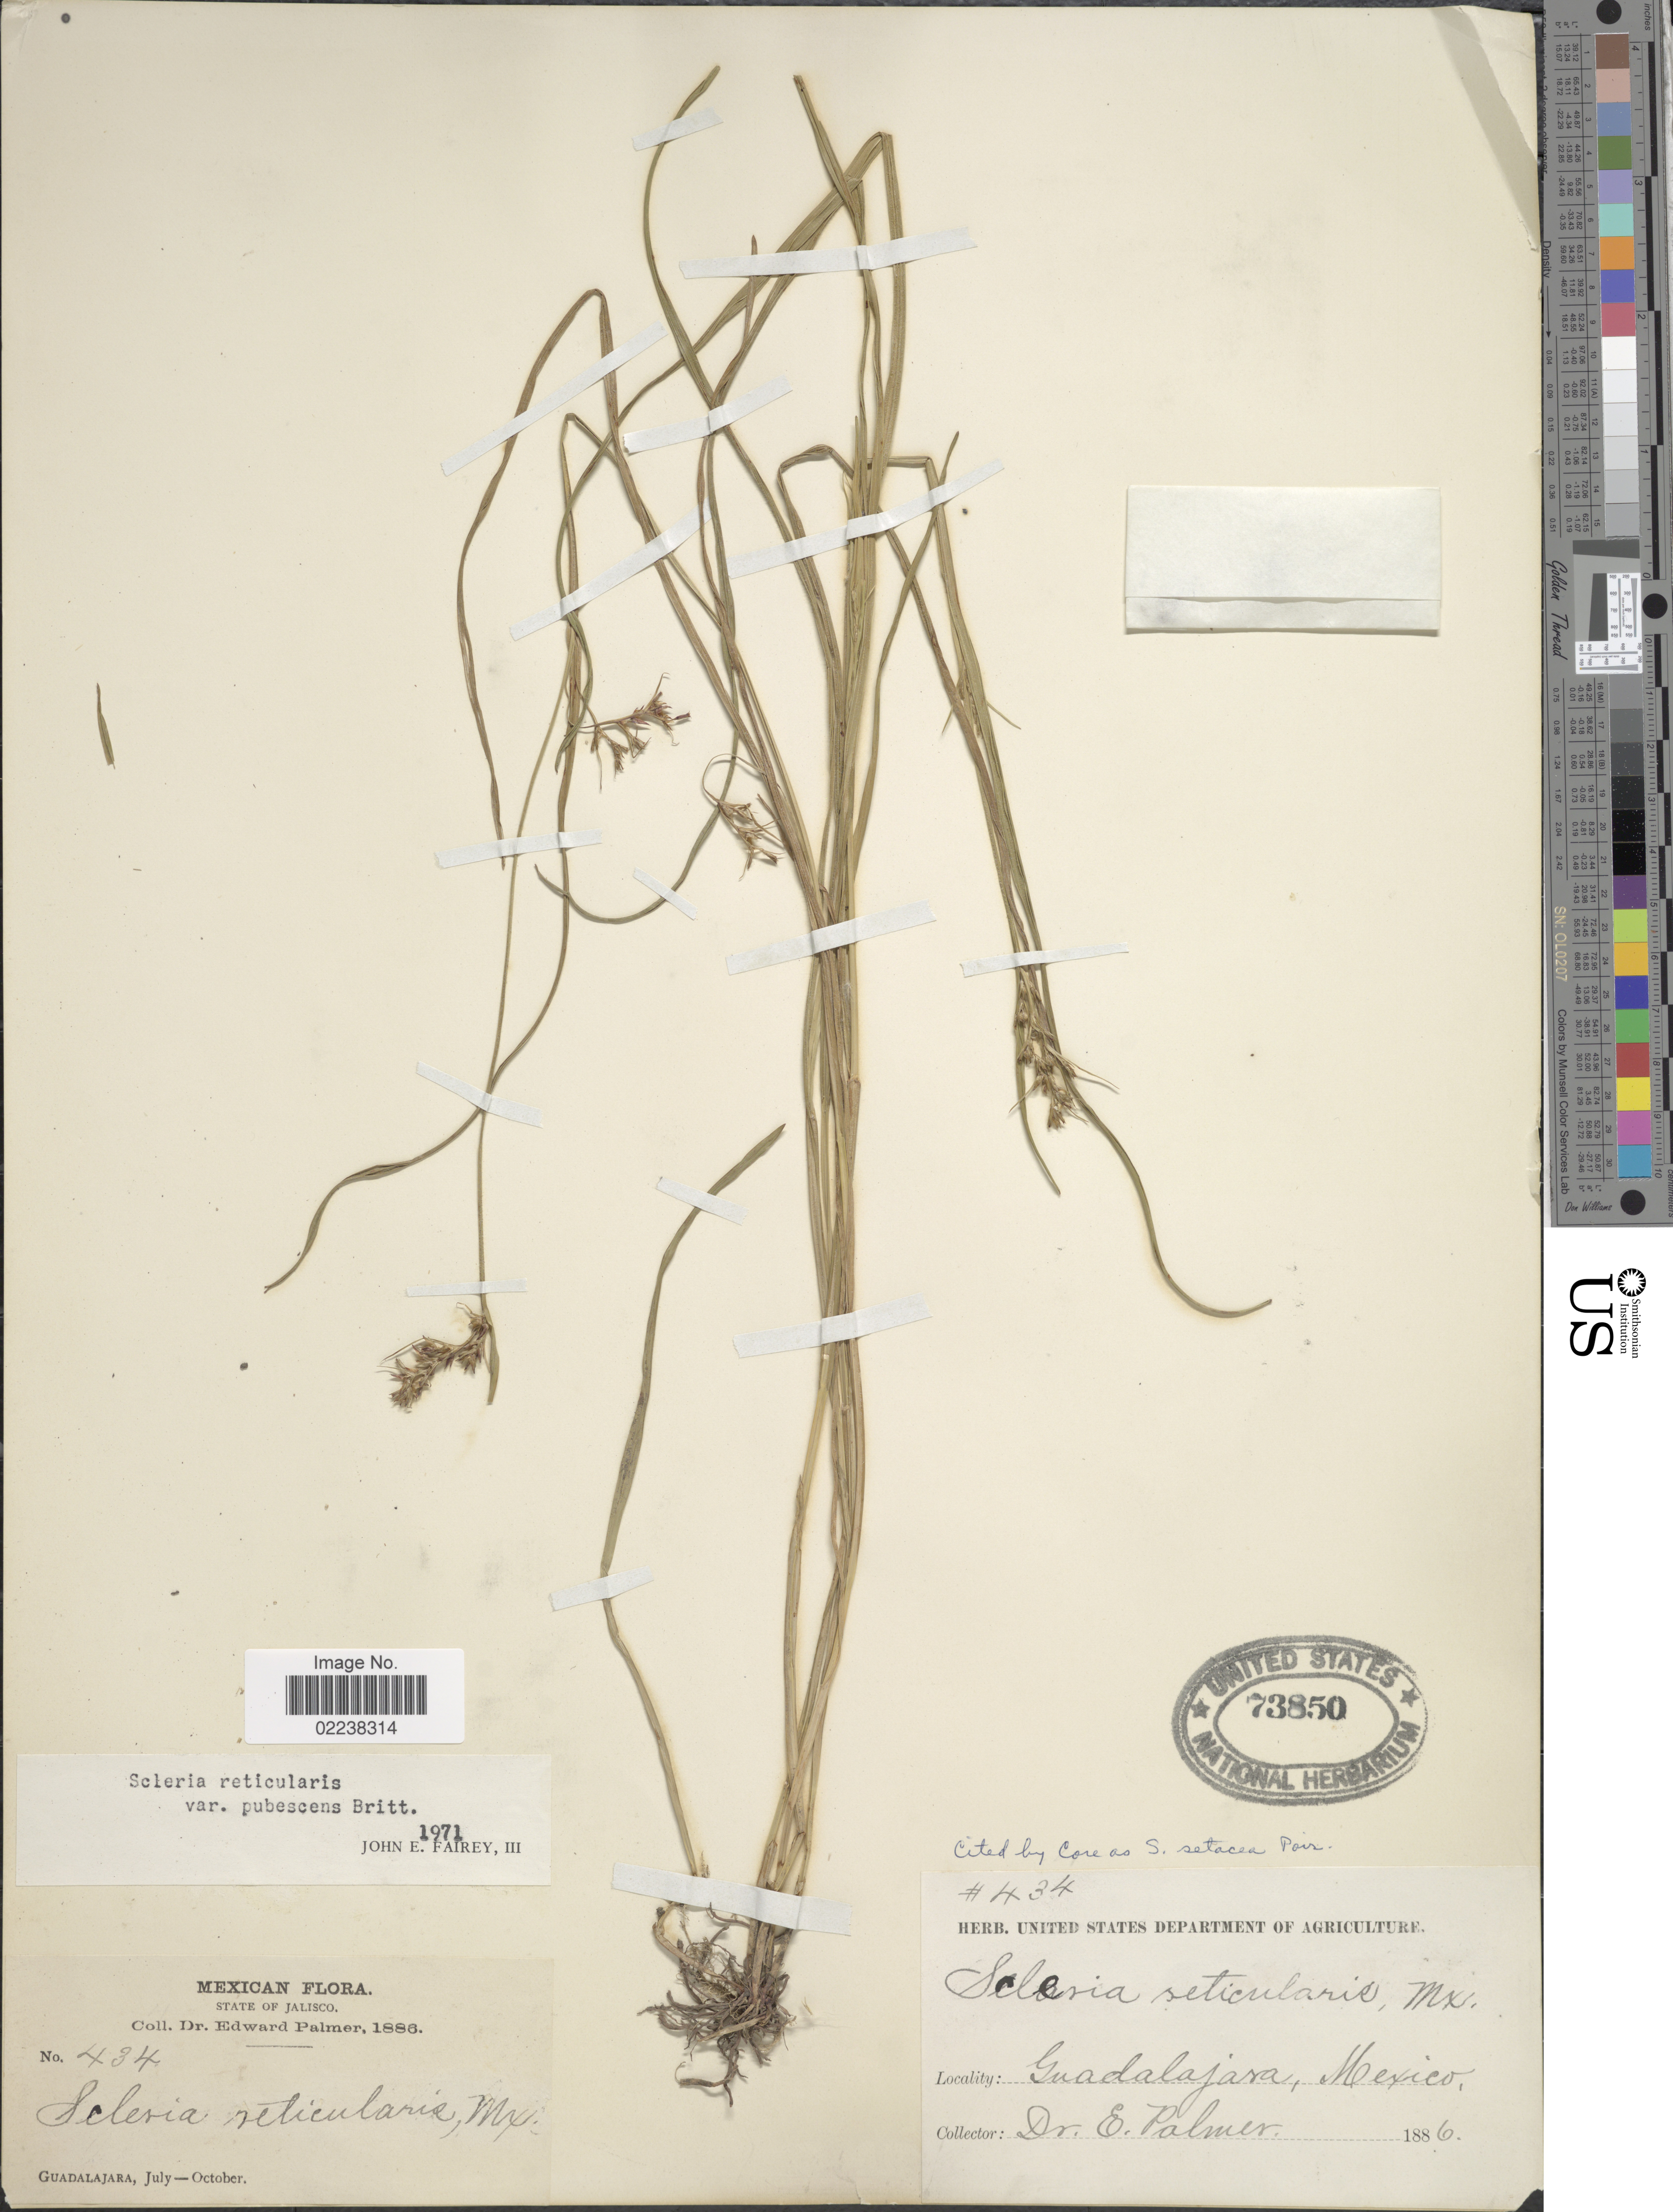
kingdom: Plantae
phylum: Tracheophyta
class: Liliopsida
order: Poales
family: Cyperaceae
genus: Scleria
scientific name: Scleria muehlenbergii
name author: Steud.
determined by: Strong, Mark T., (BOT), Smithsonian Institution - National Museum of Natural History (UNITED STATES)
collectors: J. D. Ackerman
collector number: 3687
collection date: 2004-10-16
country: Puerto Rico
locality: Municipality of Canovanas, Road 186 km 10.1, Brisas del Yunque, Lawn and garden of the Ackermansion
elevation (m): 585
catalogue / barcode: US 3661169